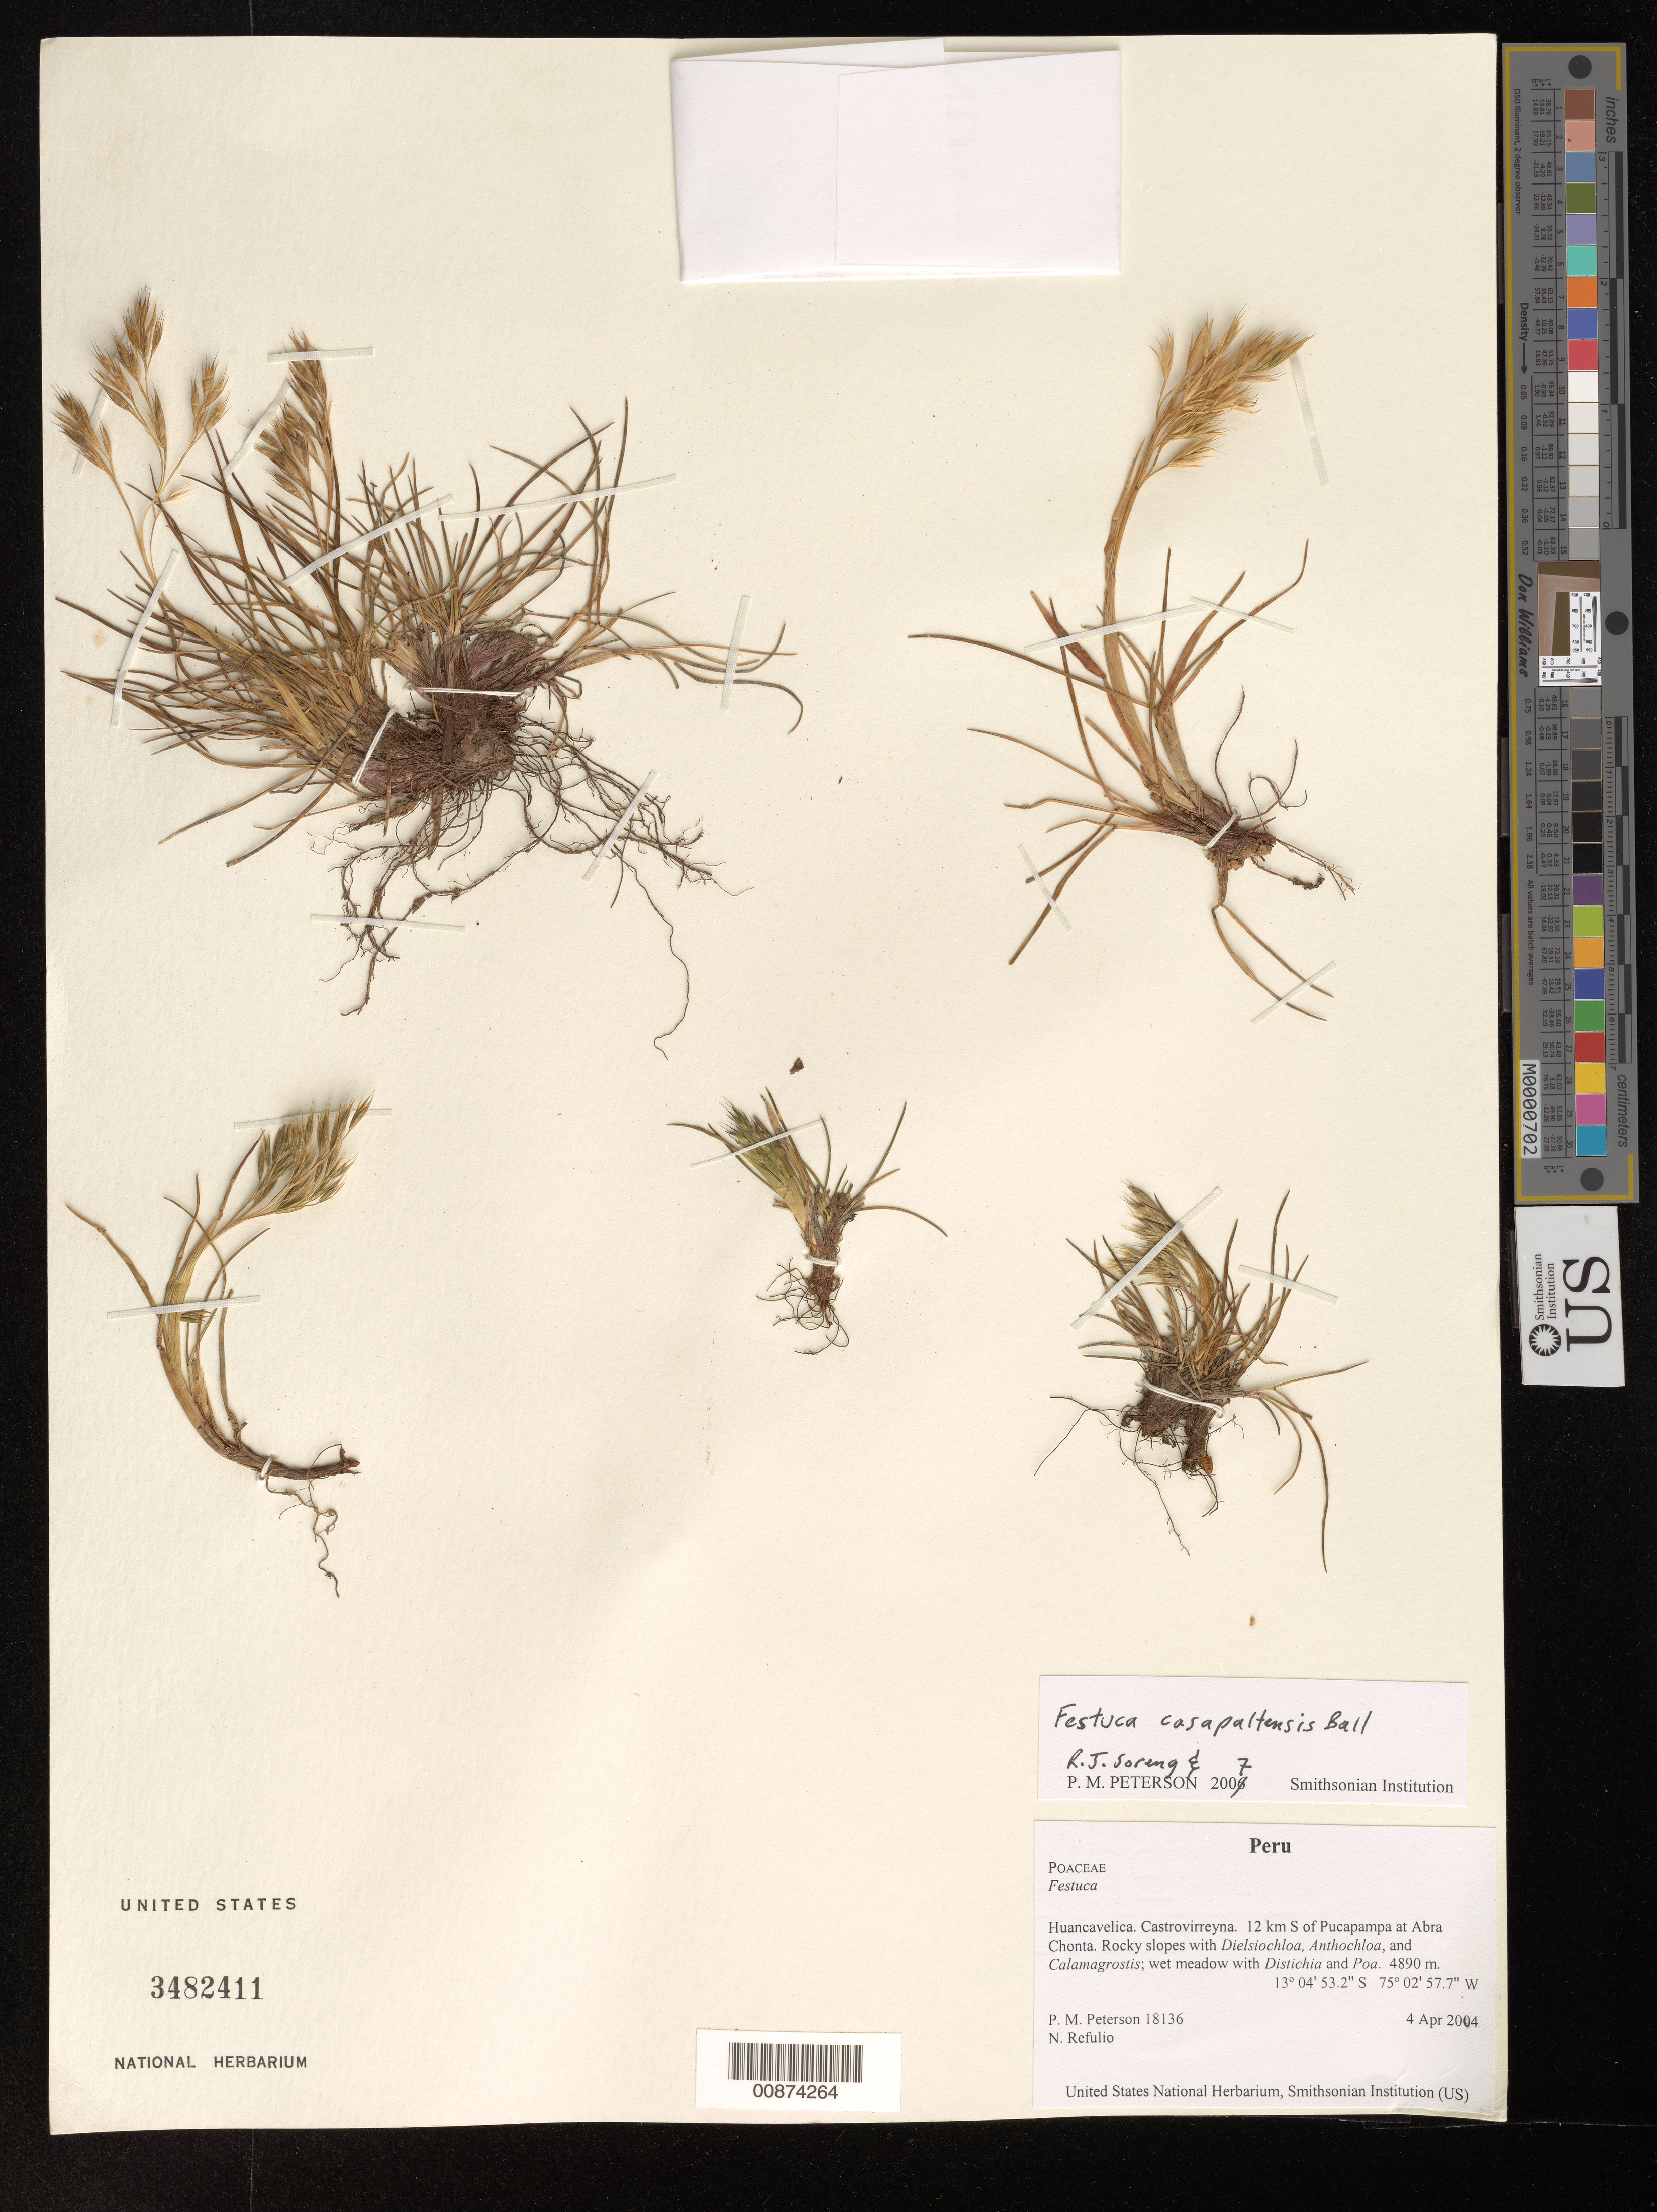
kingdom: Plantae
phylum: Tracheophyta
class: Liliopsida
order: Poales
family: Poaceae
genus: Festuca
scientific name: Festuca casapaltensis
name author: Ball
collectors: P. M. Peterson & N. Refulio-Rodríguez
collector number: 18136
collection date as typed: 04 Apr 2004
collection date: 2004-04-04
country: Peru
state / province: Huancavelica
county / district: Castrovirreyna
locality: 12 km S of Pucapampa at Abra Chonta. Rocky slopes with Dielsiochloa, Anthochloa, and Calamagrostis; wet meadow with Distichia and Poa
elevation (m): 4890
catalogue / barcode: US 3482411